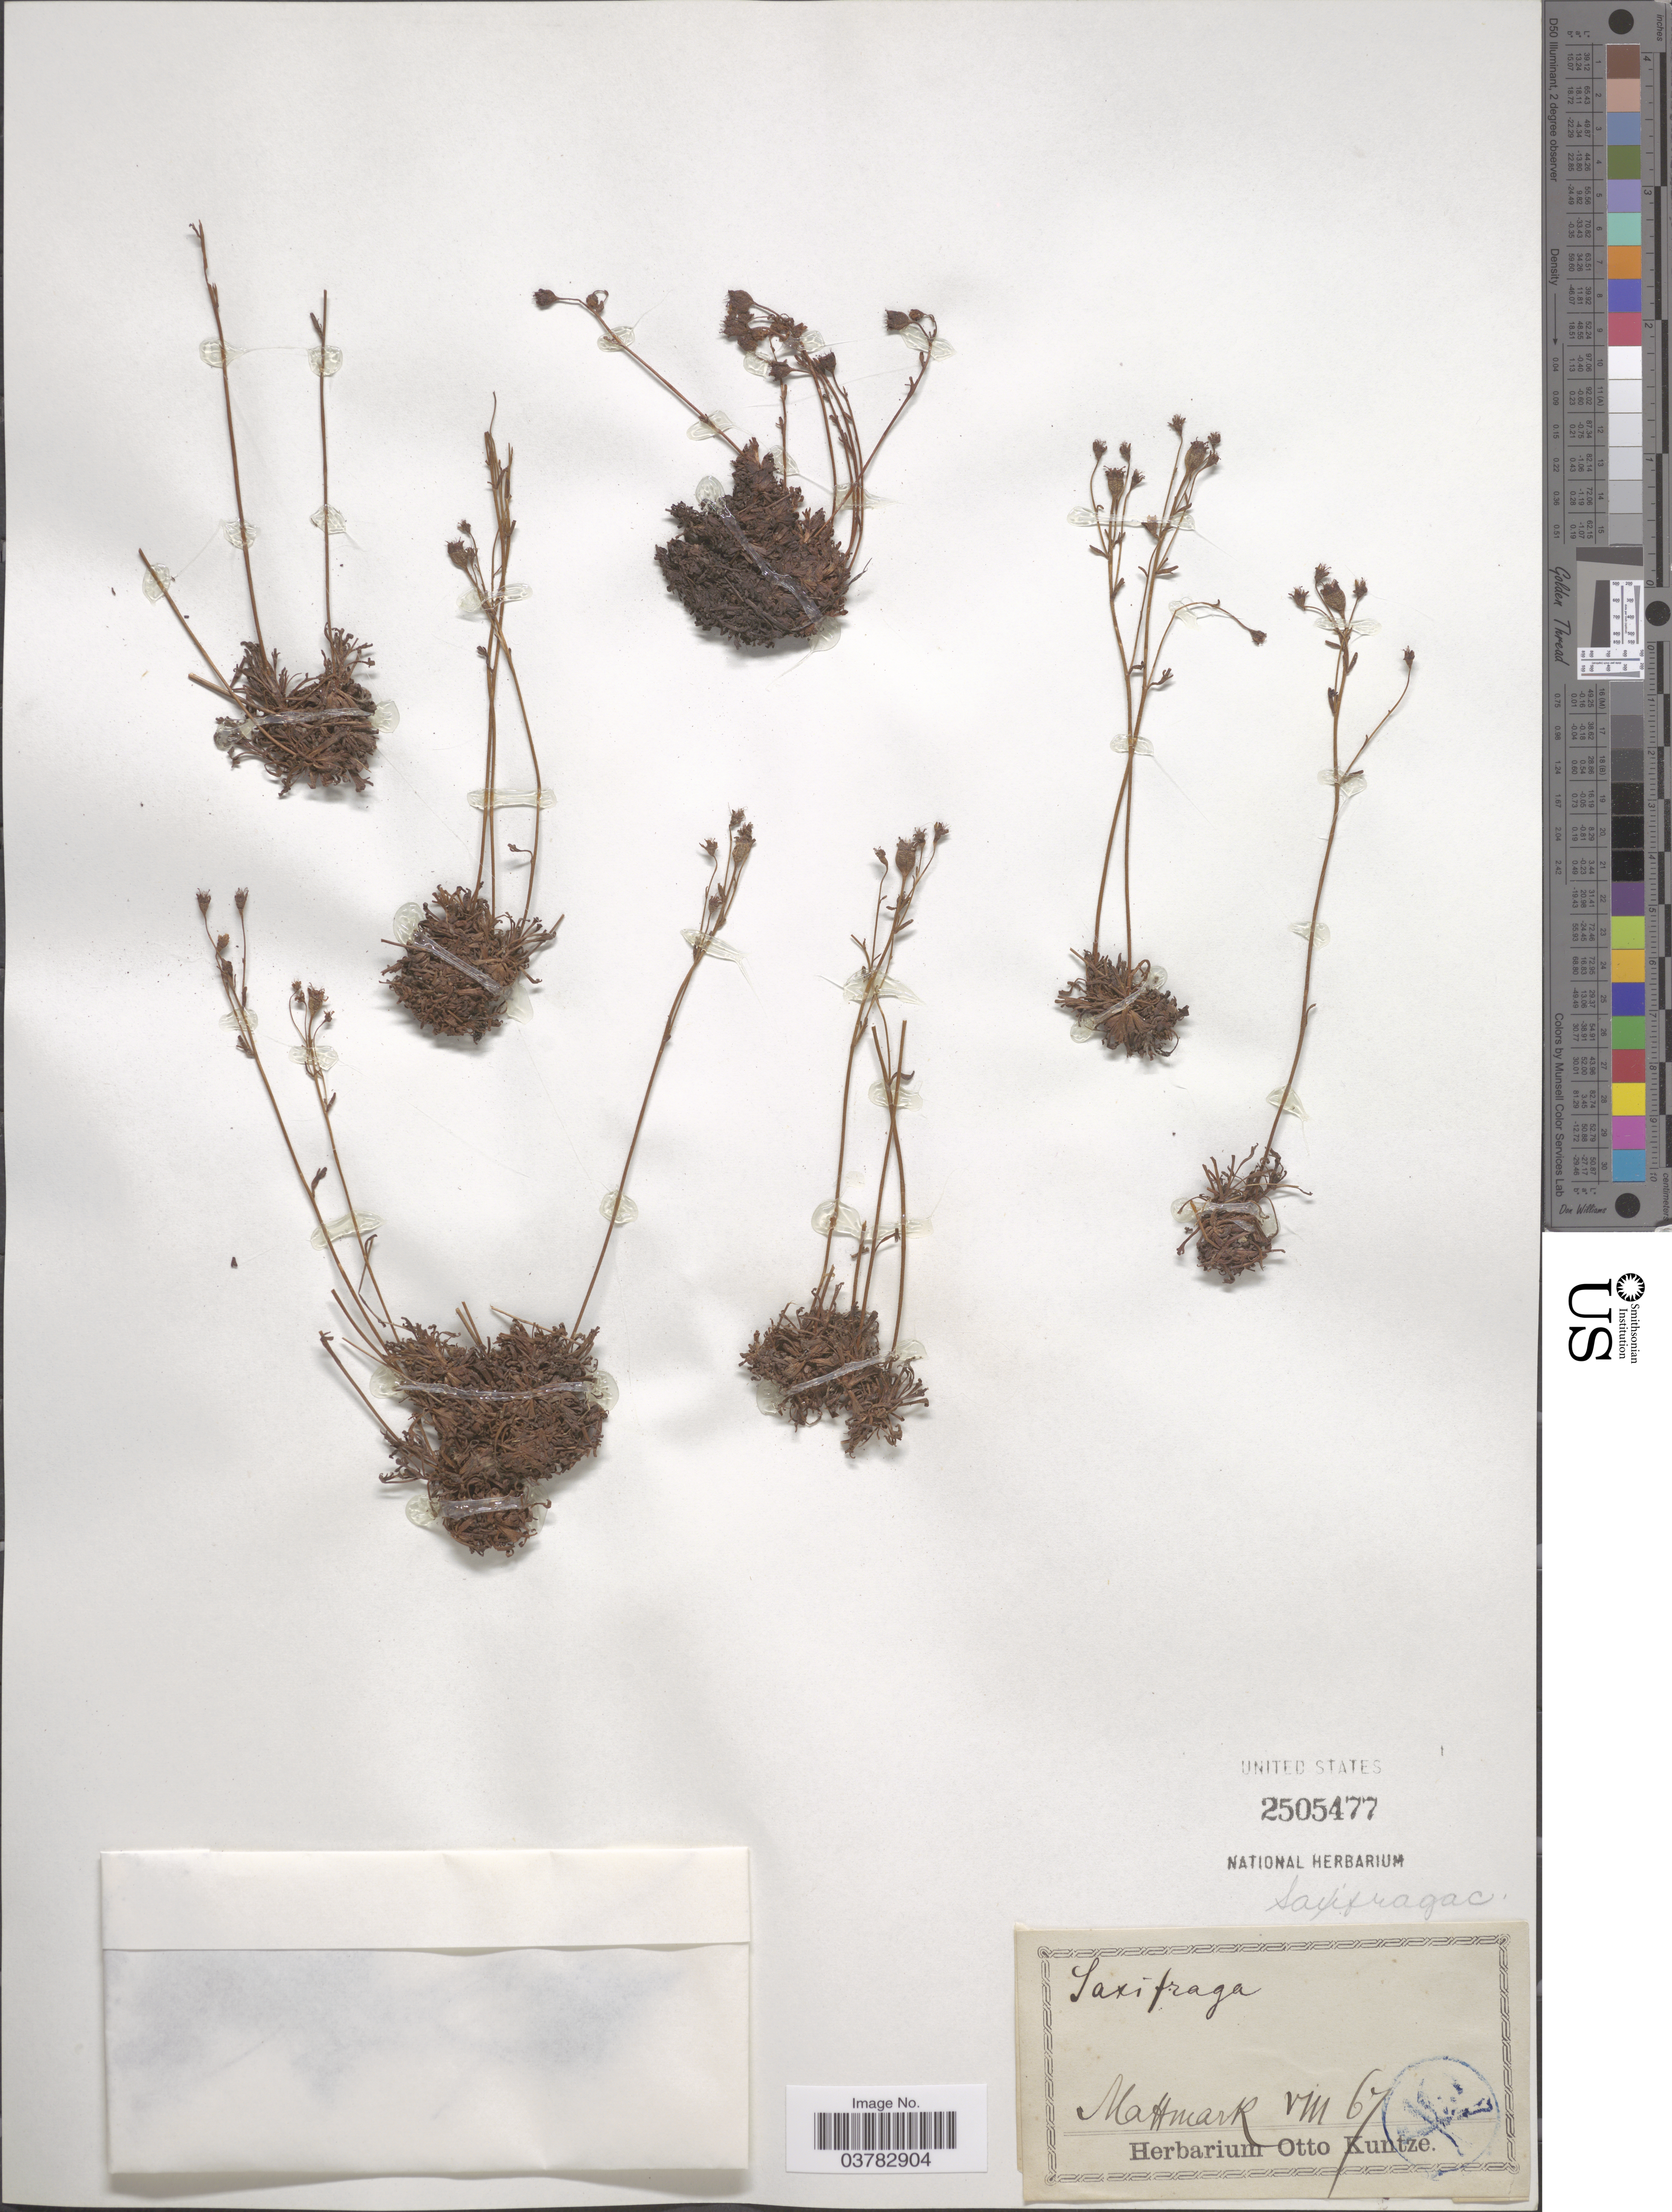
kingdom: Plantae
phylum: Tracheophyta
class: Magnoliopsida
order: Saxifragales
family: Saxifragaceae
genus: Saxifraga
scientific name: Saxifraga sp.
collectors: ex herb. Otto Kuntze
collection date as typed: Transcribed d/m/y: /8/67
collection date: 1867-08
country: Switzerland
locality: Mattmark.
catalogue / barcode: US 2505477